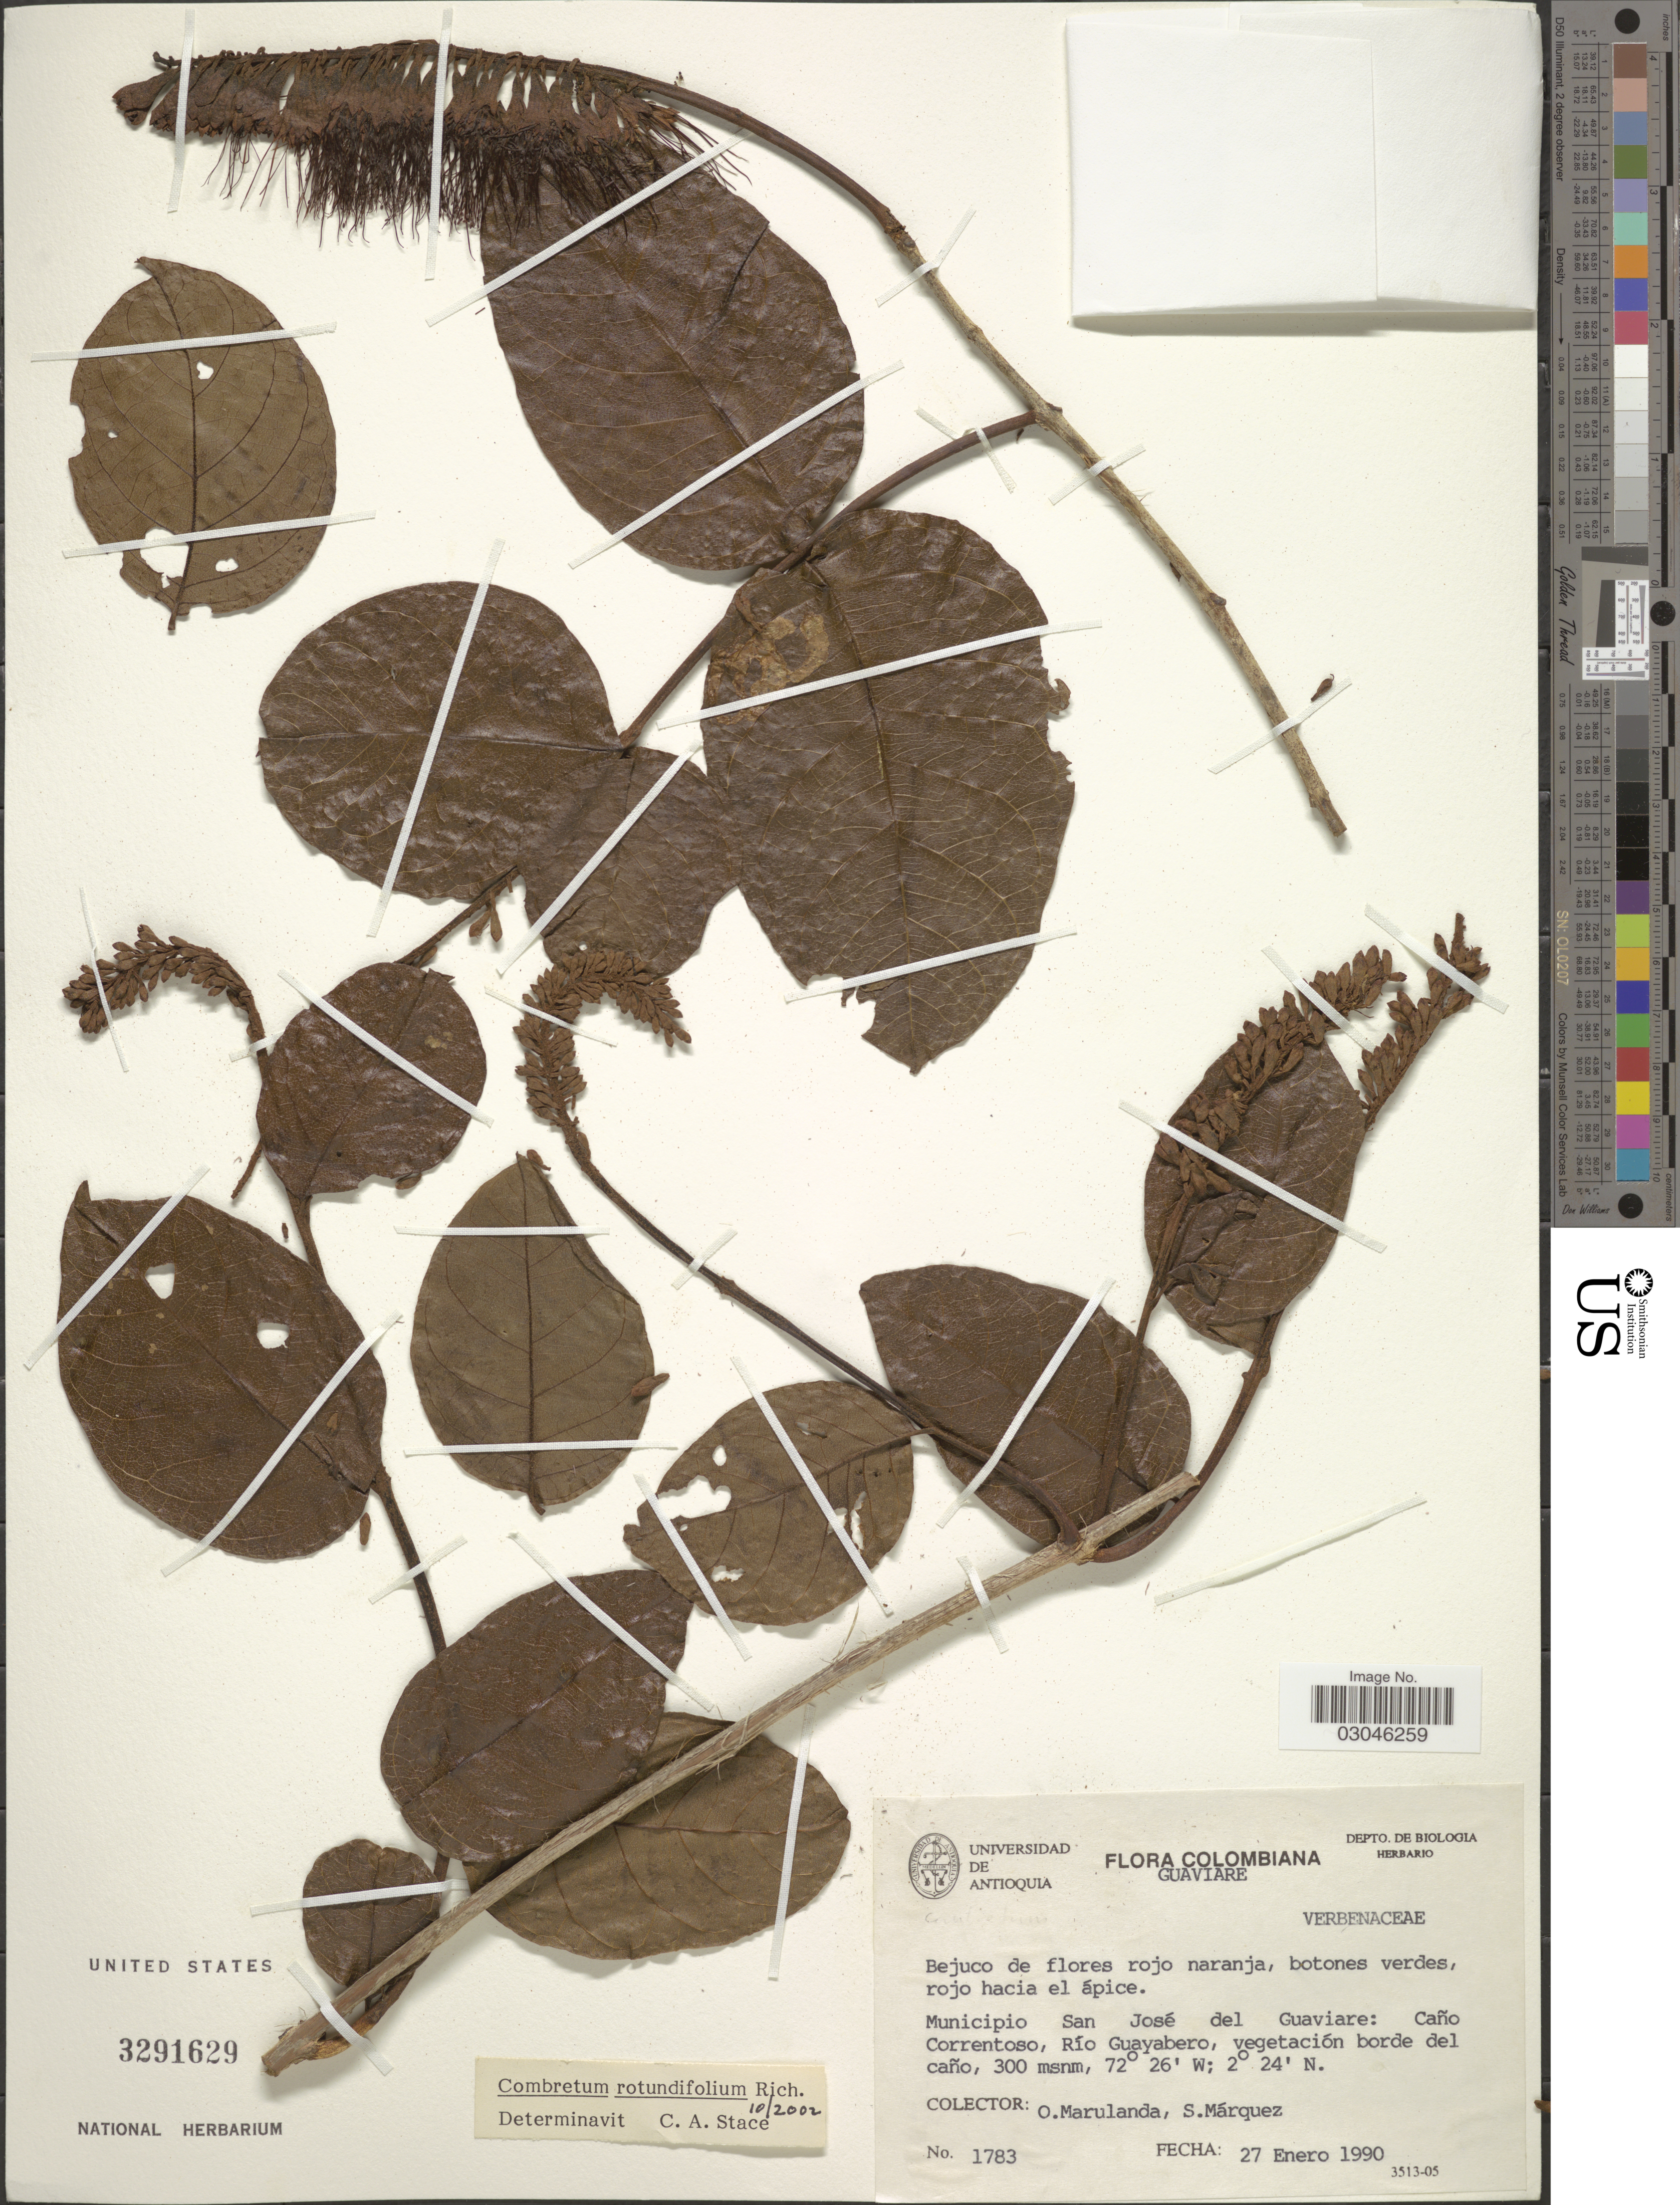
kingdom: Plantae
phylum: Tracheophyta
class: Magnoliopsida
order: Myrtales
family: Combretaceae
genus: Combretum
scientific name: Combretum rotundifolium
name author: Rich.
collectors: O. Marulanda & S. Márquez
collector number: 1783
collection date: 1990-01-27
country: Colombia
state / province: Guaviare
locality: Municipio San José del Guaviare: Caño Correntoso, Río Guayabero, vegetación borde del caño.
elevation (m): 300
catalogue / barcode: US 3291629